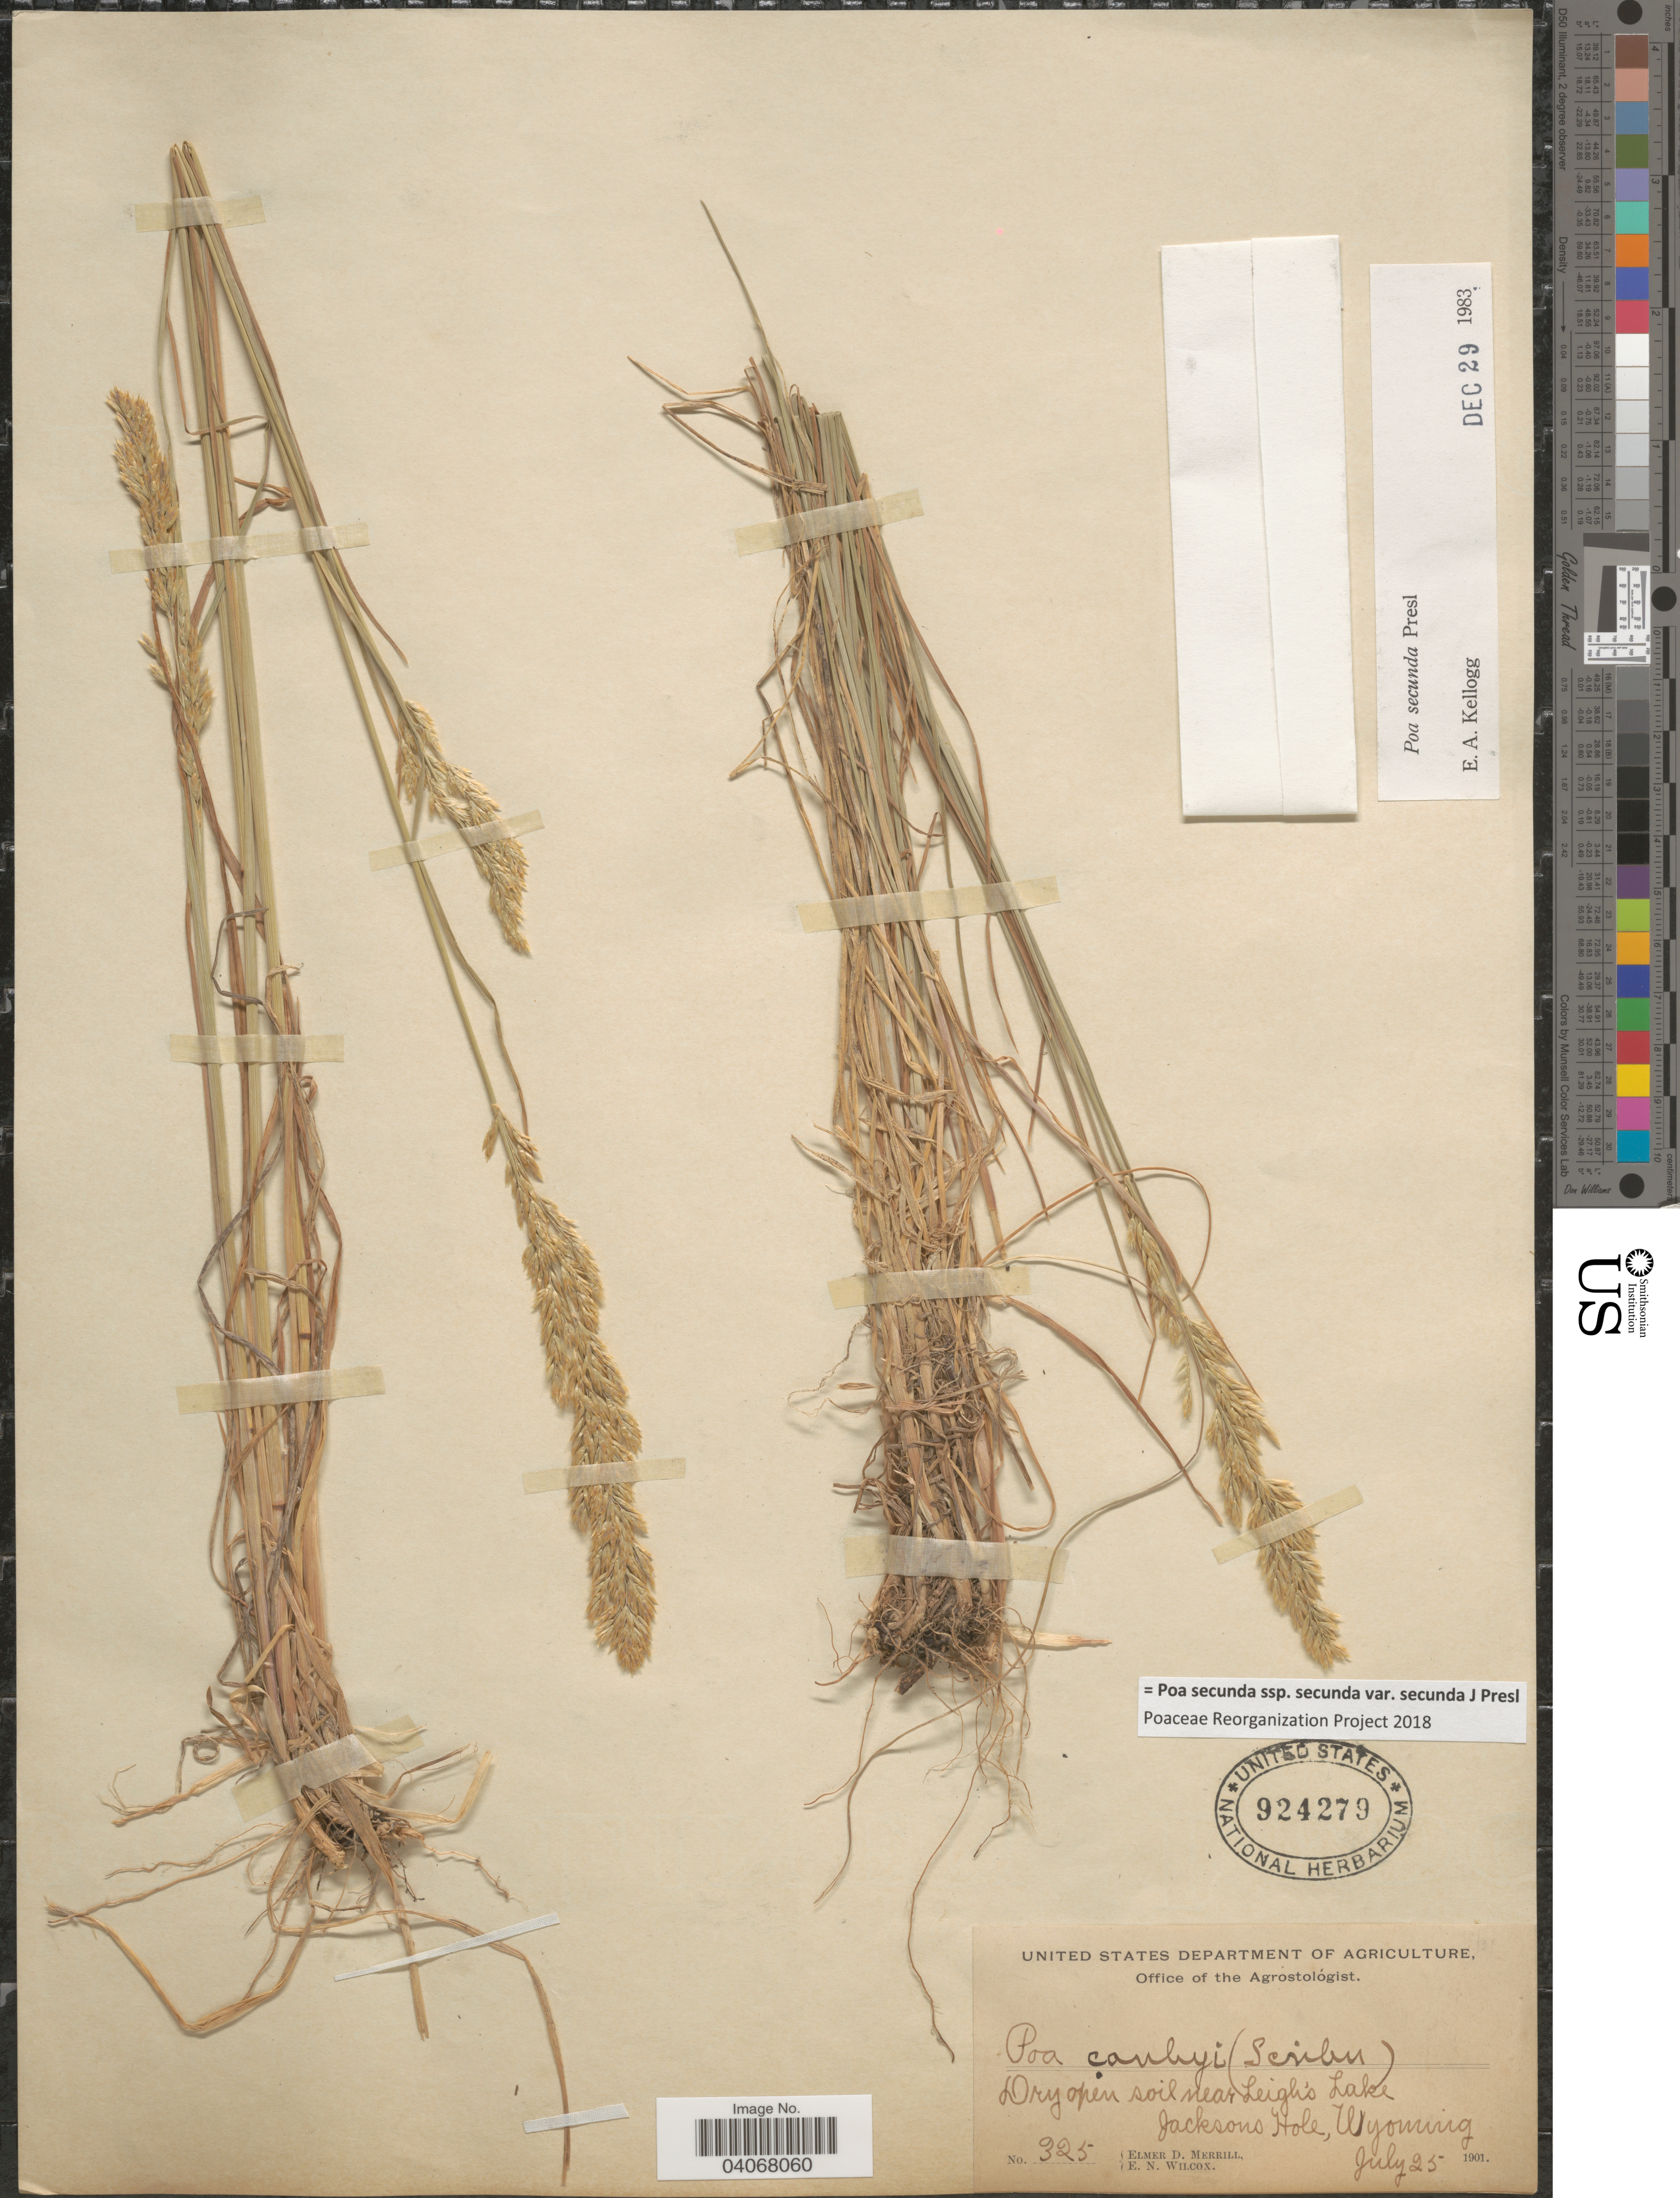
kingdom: Plantae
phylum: Tracheophyta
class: Liliopsida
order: Poales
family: Poaceae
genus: Poa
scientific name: Poa secunda subsp. secunda var. secunda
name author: J. Presl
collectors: E. D. Merrill & E. Wilcox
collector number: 325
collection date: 1901-07-25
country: United States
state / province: Wyoming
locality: Dry open soil near Leigh's Lake. Jacksons Hole.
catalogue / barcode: US 924279